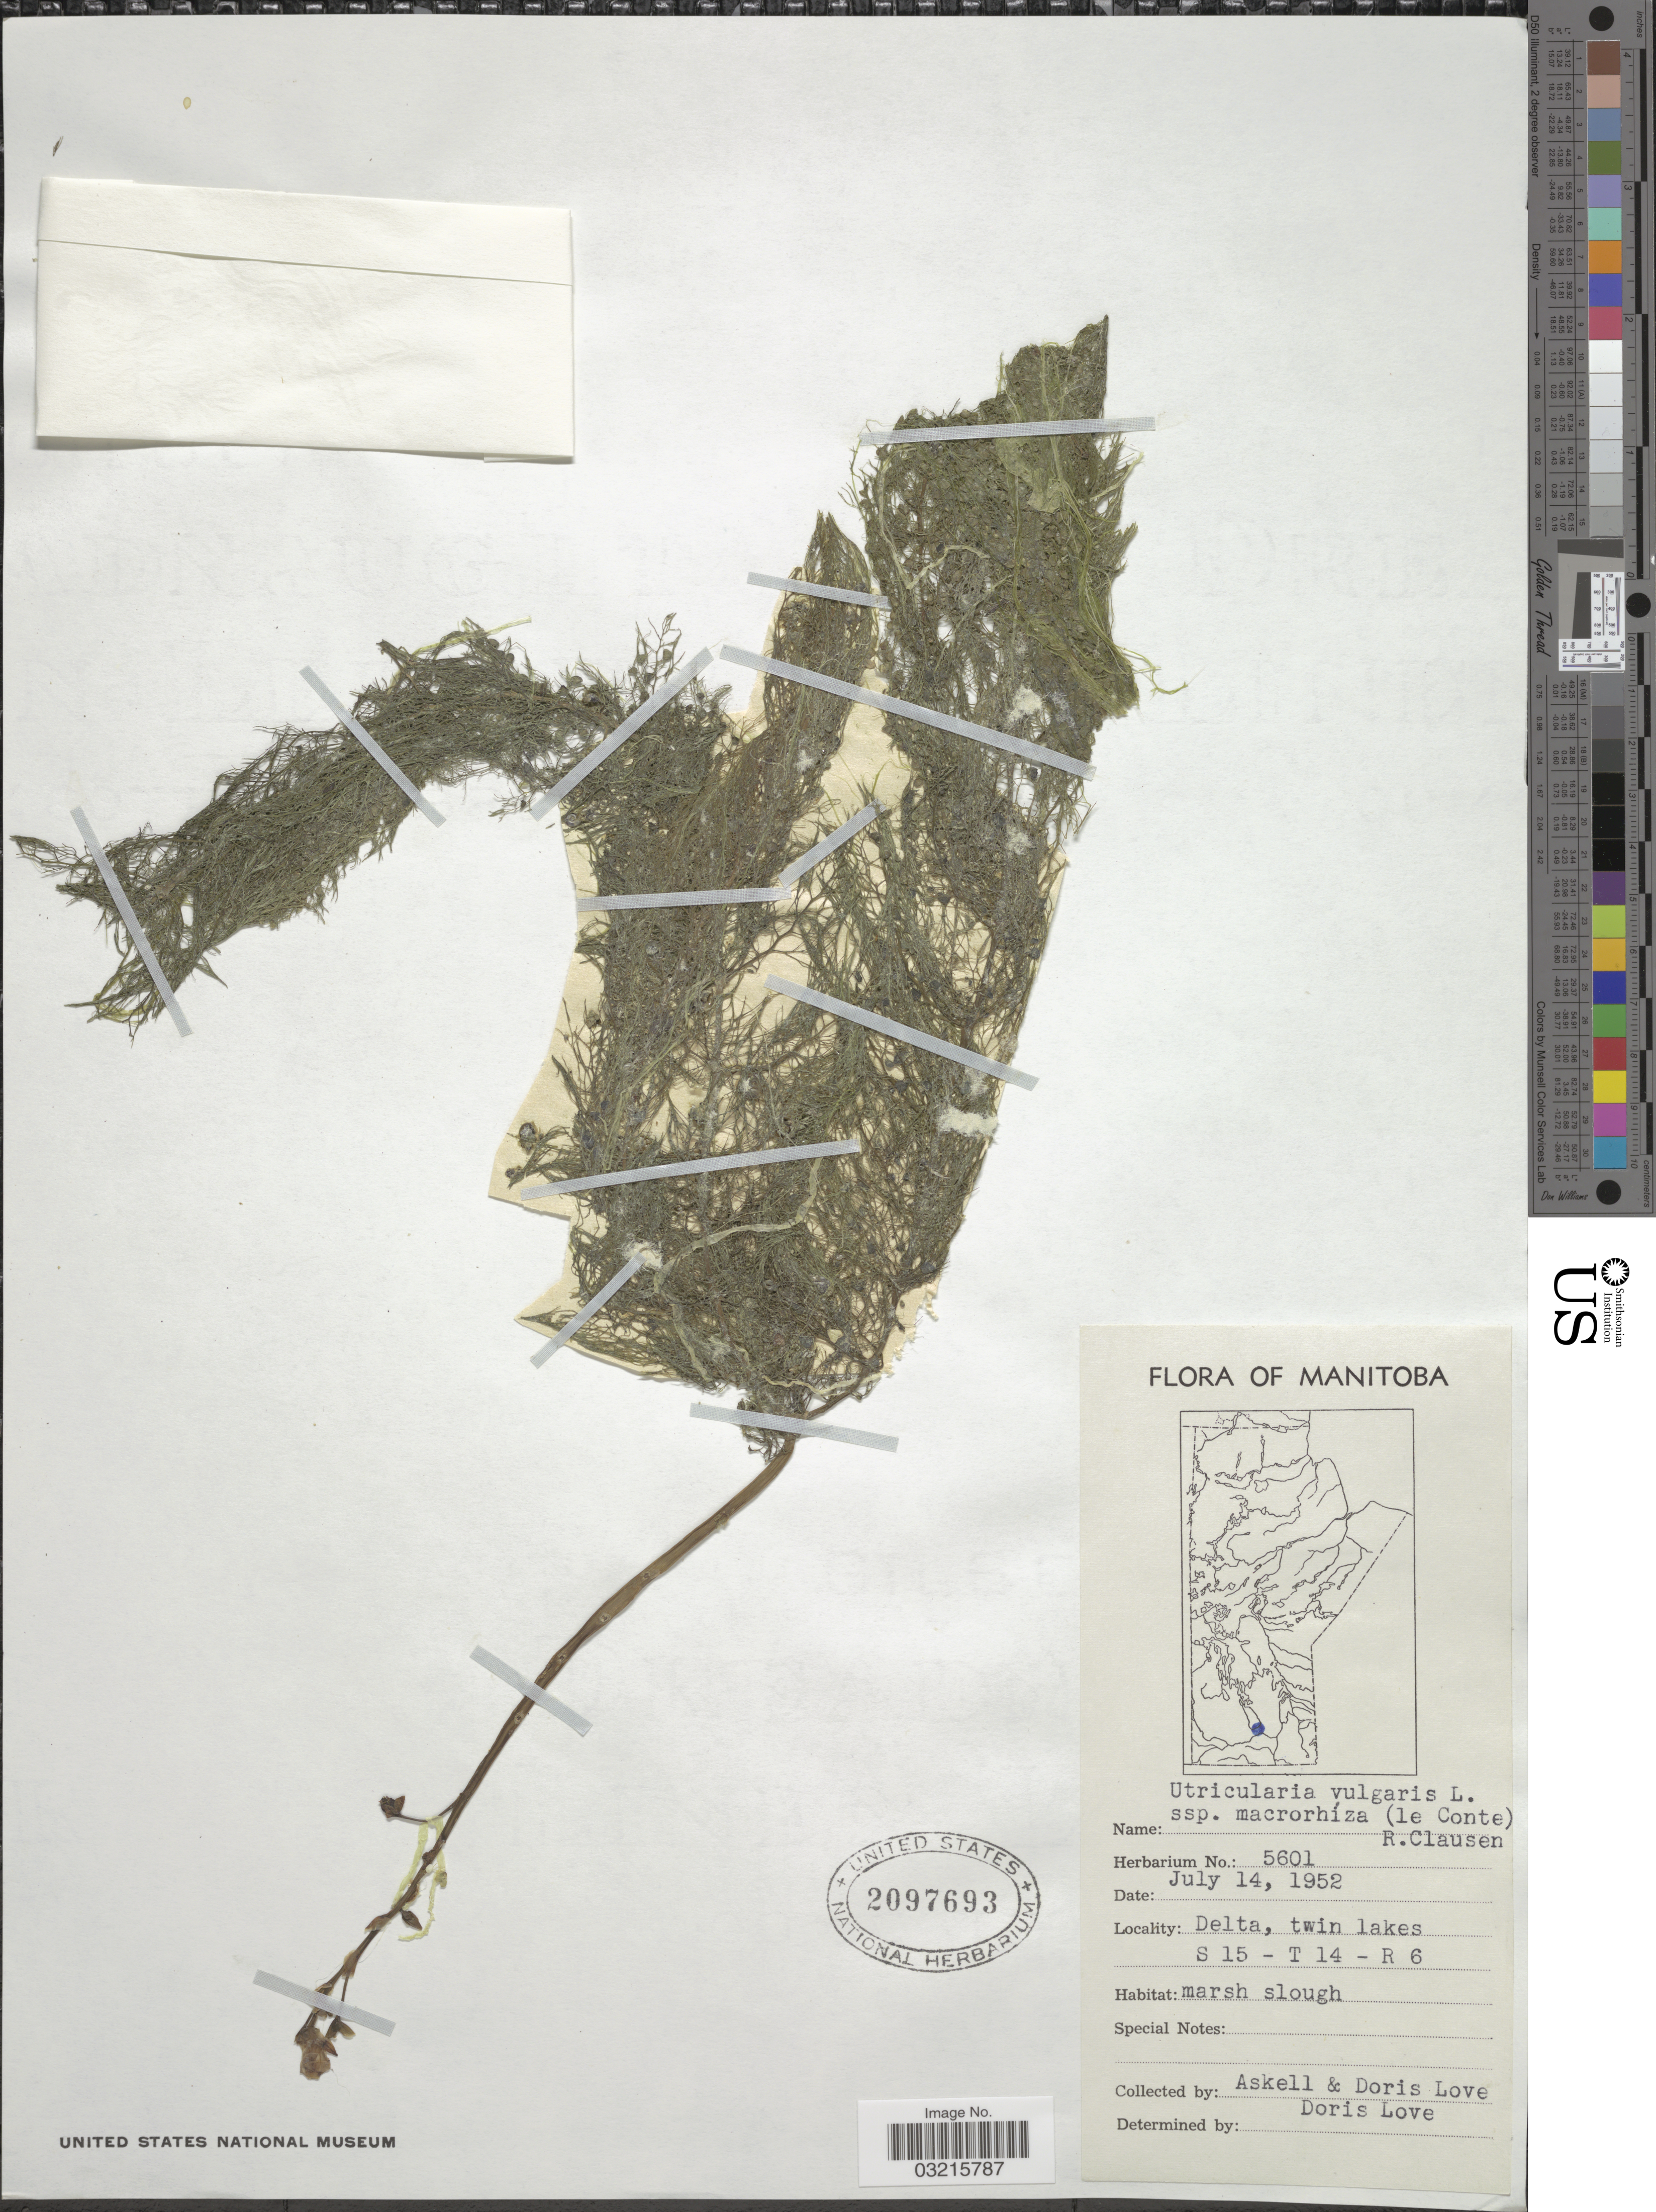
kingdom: Plantae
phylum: Tracheophyta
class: Magnoliopsida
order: Lamiales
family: Lentibulariaceae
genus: Utricularia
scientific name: Utricularia vulgaris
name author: L.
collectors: -. Askell & D. Löve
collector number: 5601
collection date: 1952-07-14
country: Canada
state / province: Manitoba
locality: Delta, twin lakes. S 15 - T 14 - R 6.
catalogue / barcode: US 2097693